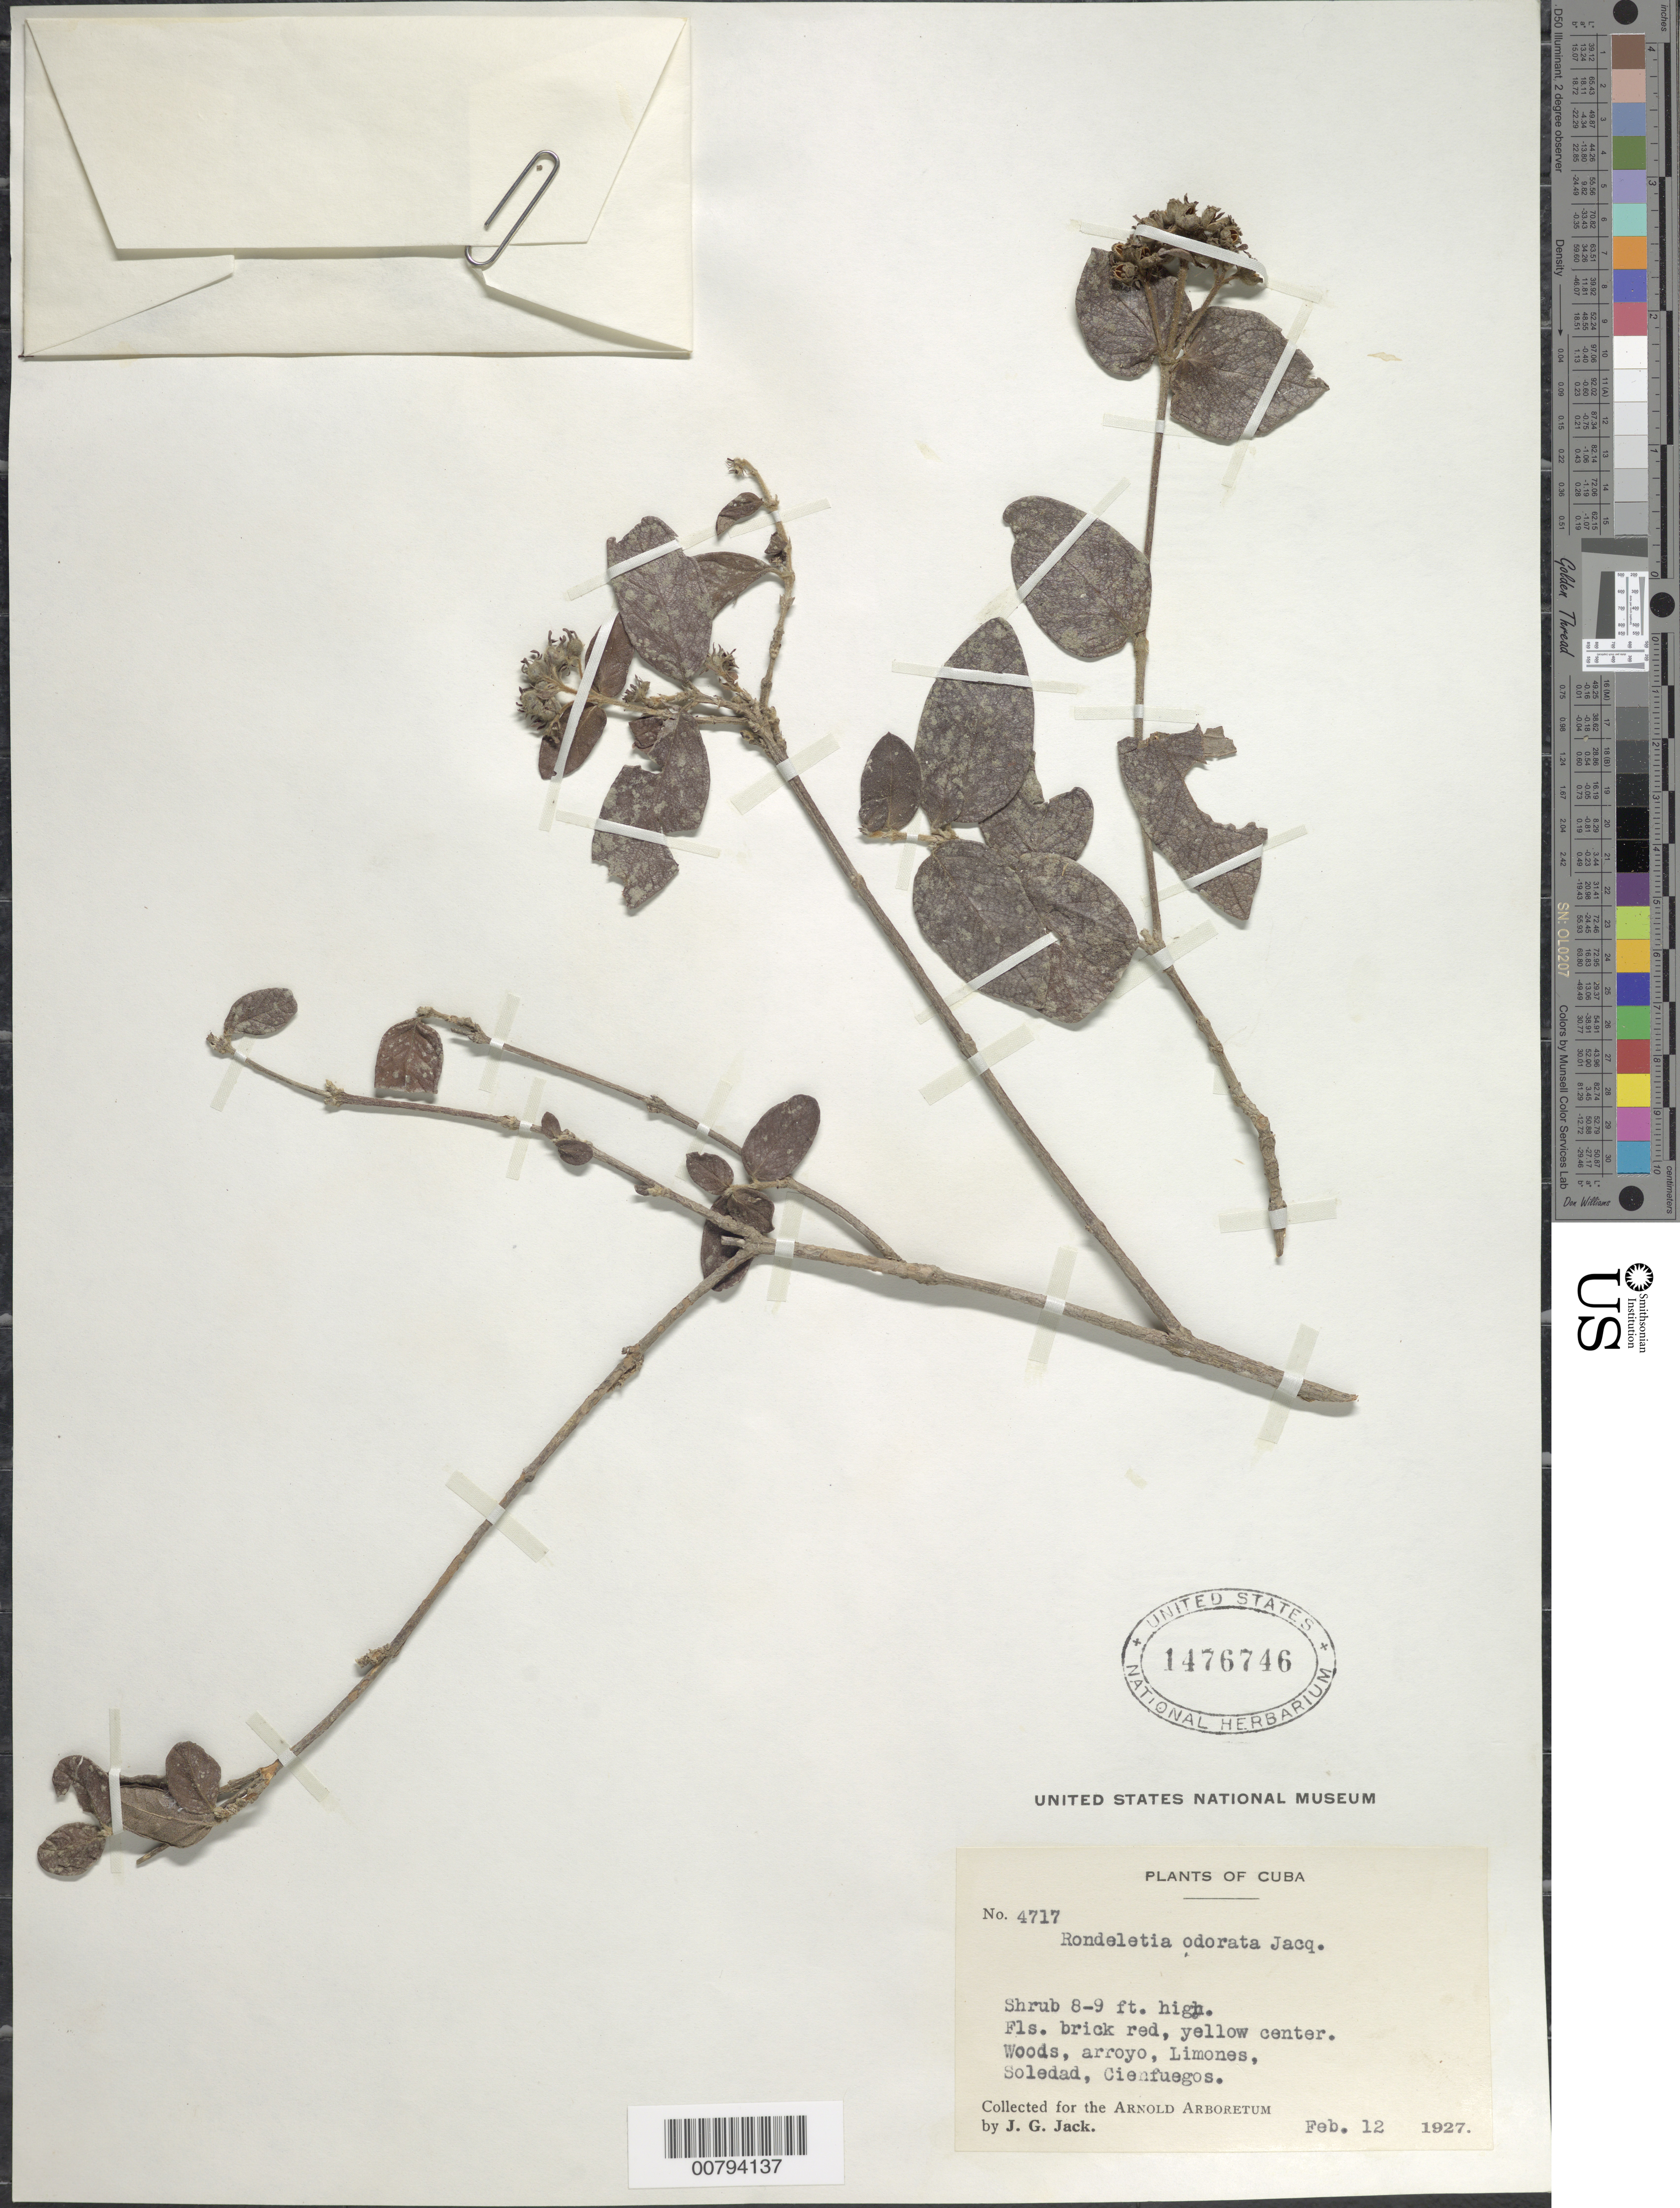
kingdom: Plantae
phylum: Tracheophyta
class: Magnoliopsida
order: Gentianales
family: Rubiaceae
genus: Rondeletia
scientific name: Rondeletia odorata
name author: Jacq.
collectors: J. G. Jack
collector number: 4717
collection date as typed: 12 Feb 1927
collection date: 1927-02-12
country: Cuba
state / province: Cienfuegos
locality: Soledad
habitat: Woods, arroyo, limestone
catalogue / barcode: US 1476746